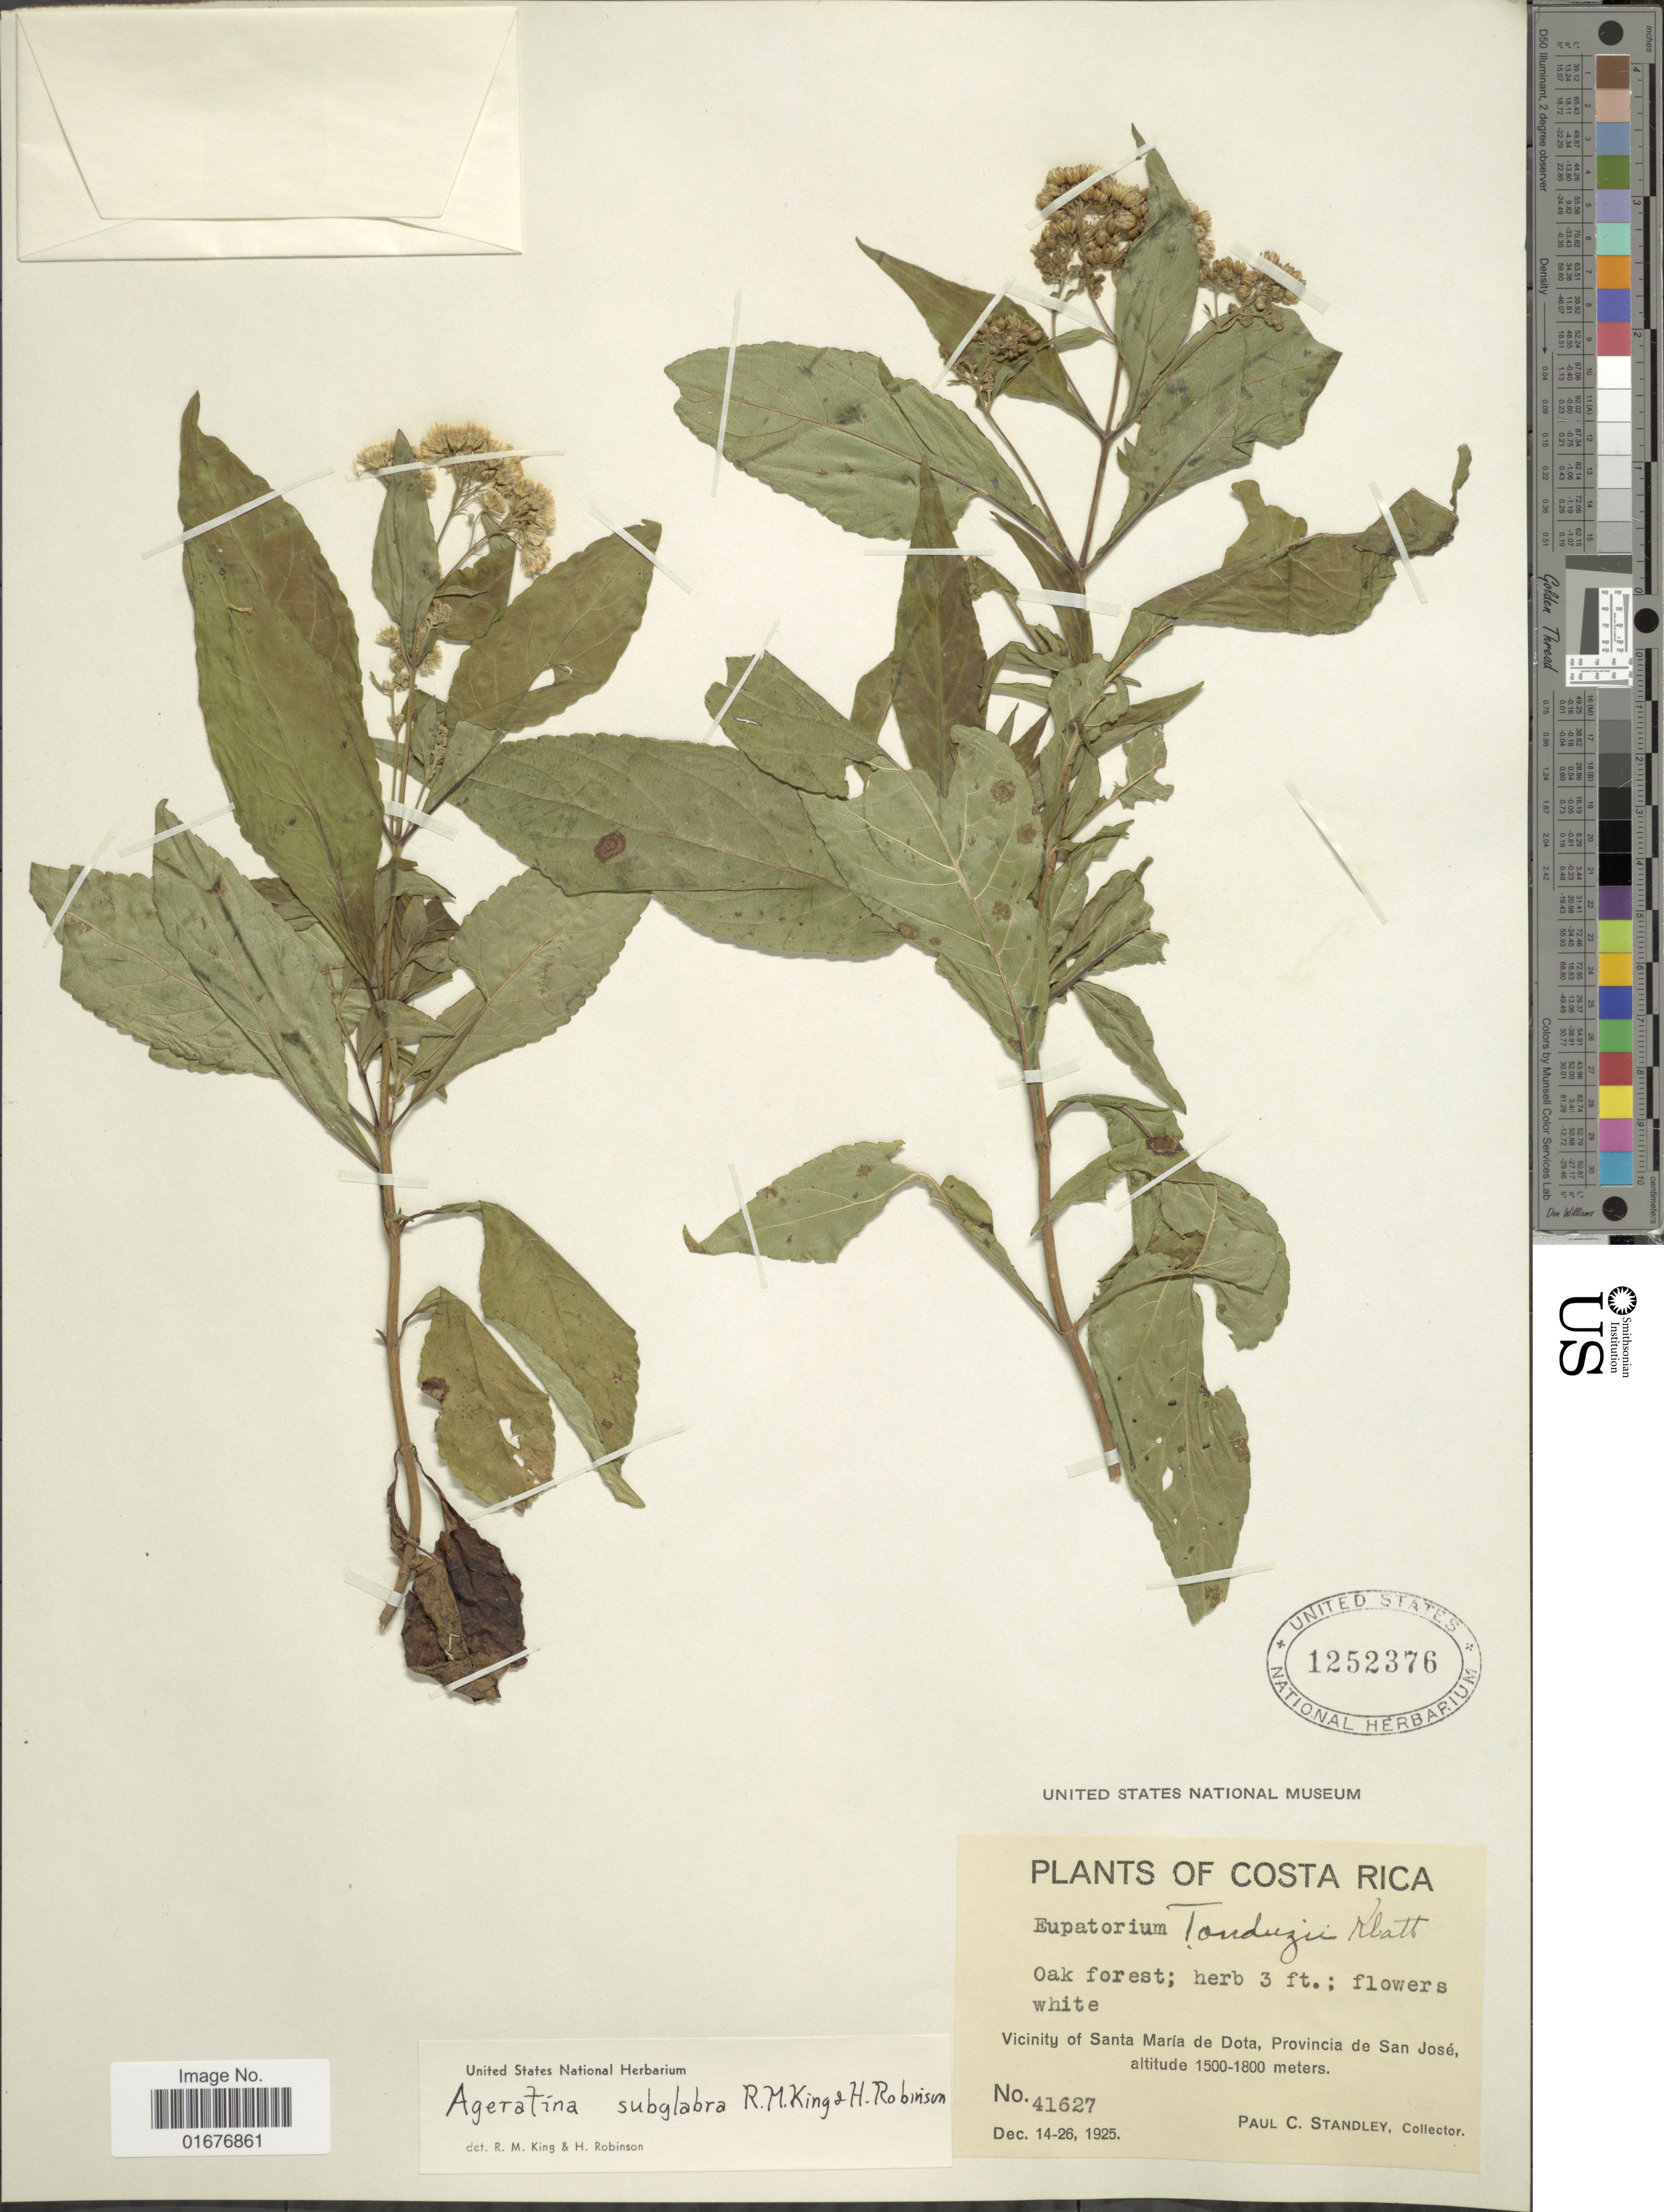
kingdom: Plantae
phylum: Tracheophyta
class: Magnoliopsida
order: Asterales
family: Asteraceae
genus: Ageratina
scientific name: Ageratina subglabra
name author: R.M. King & H. Rob.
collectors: P. C. Standley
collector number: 41627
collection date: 1925-12-14/1925-12-26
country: Costa Rica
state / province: San José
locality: Vicinity of Santa Maria de Dota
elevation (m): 1500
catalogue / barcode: US 1252376